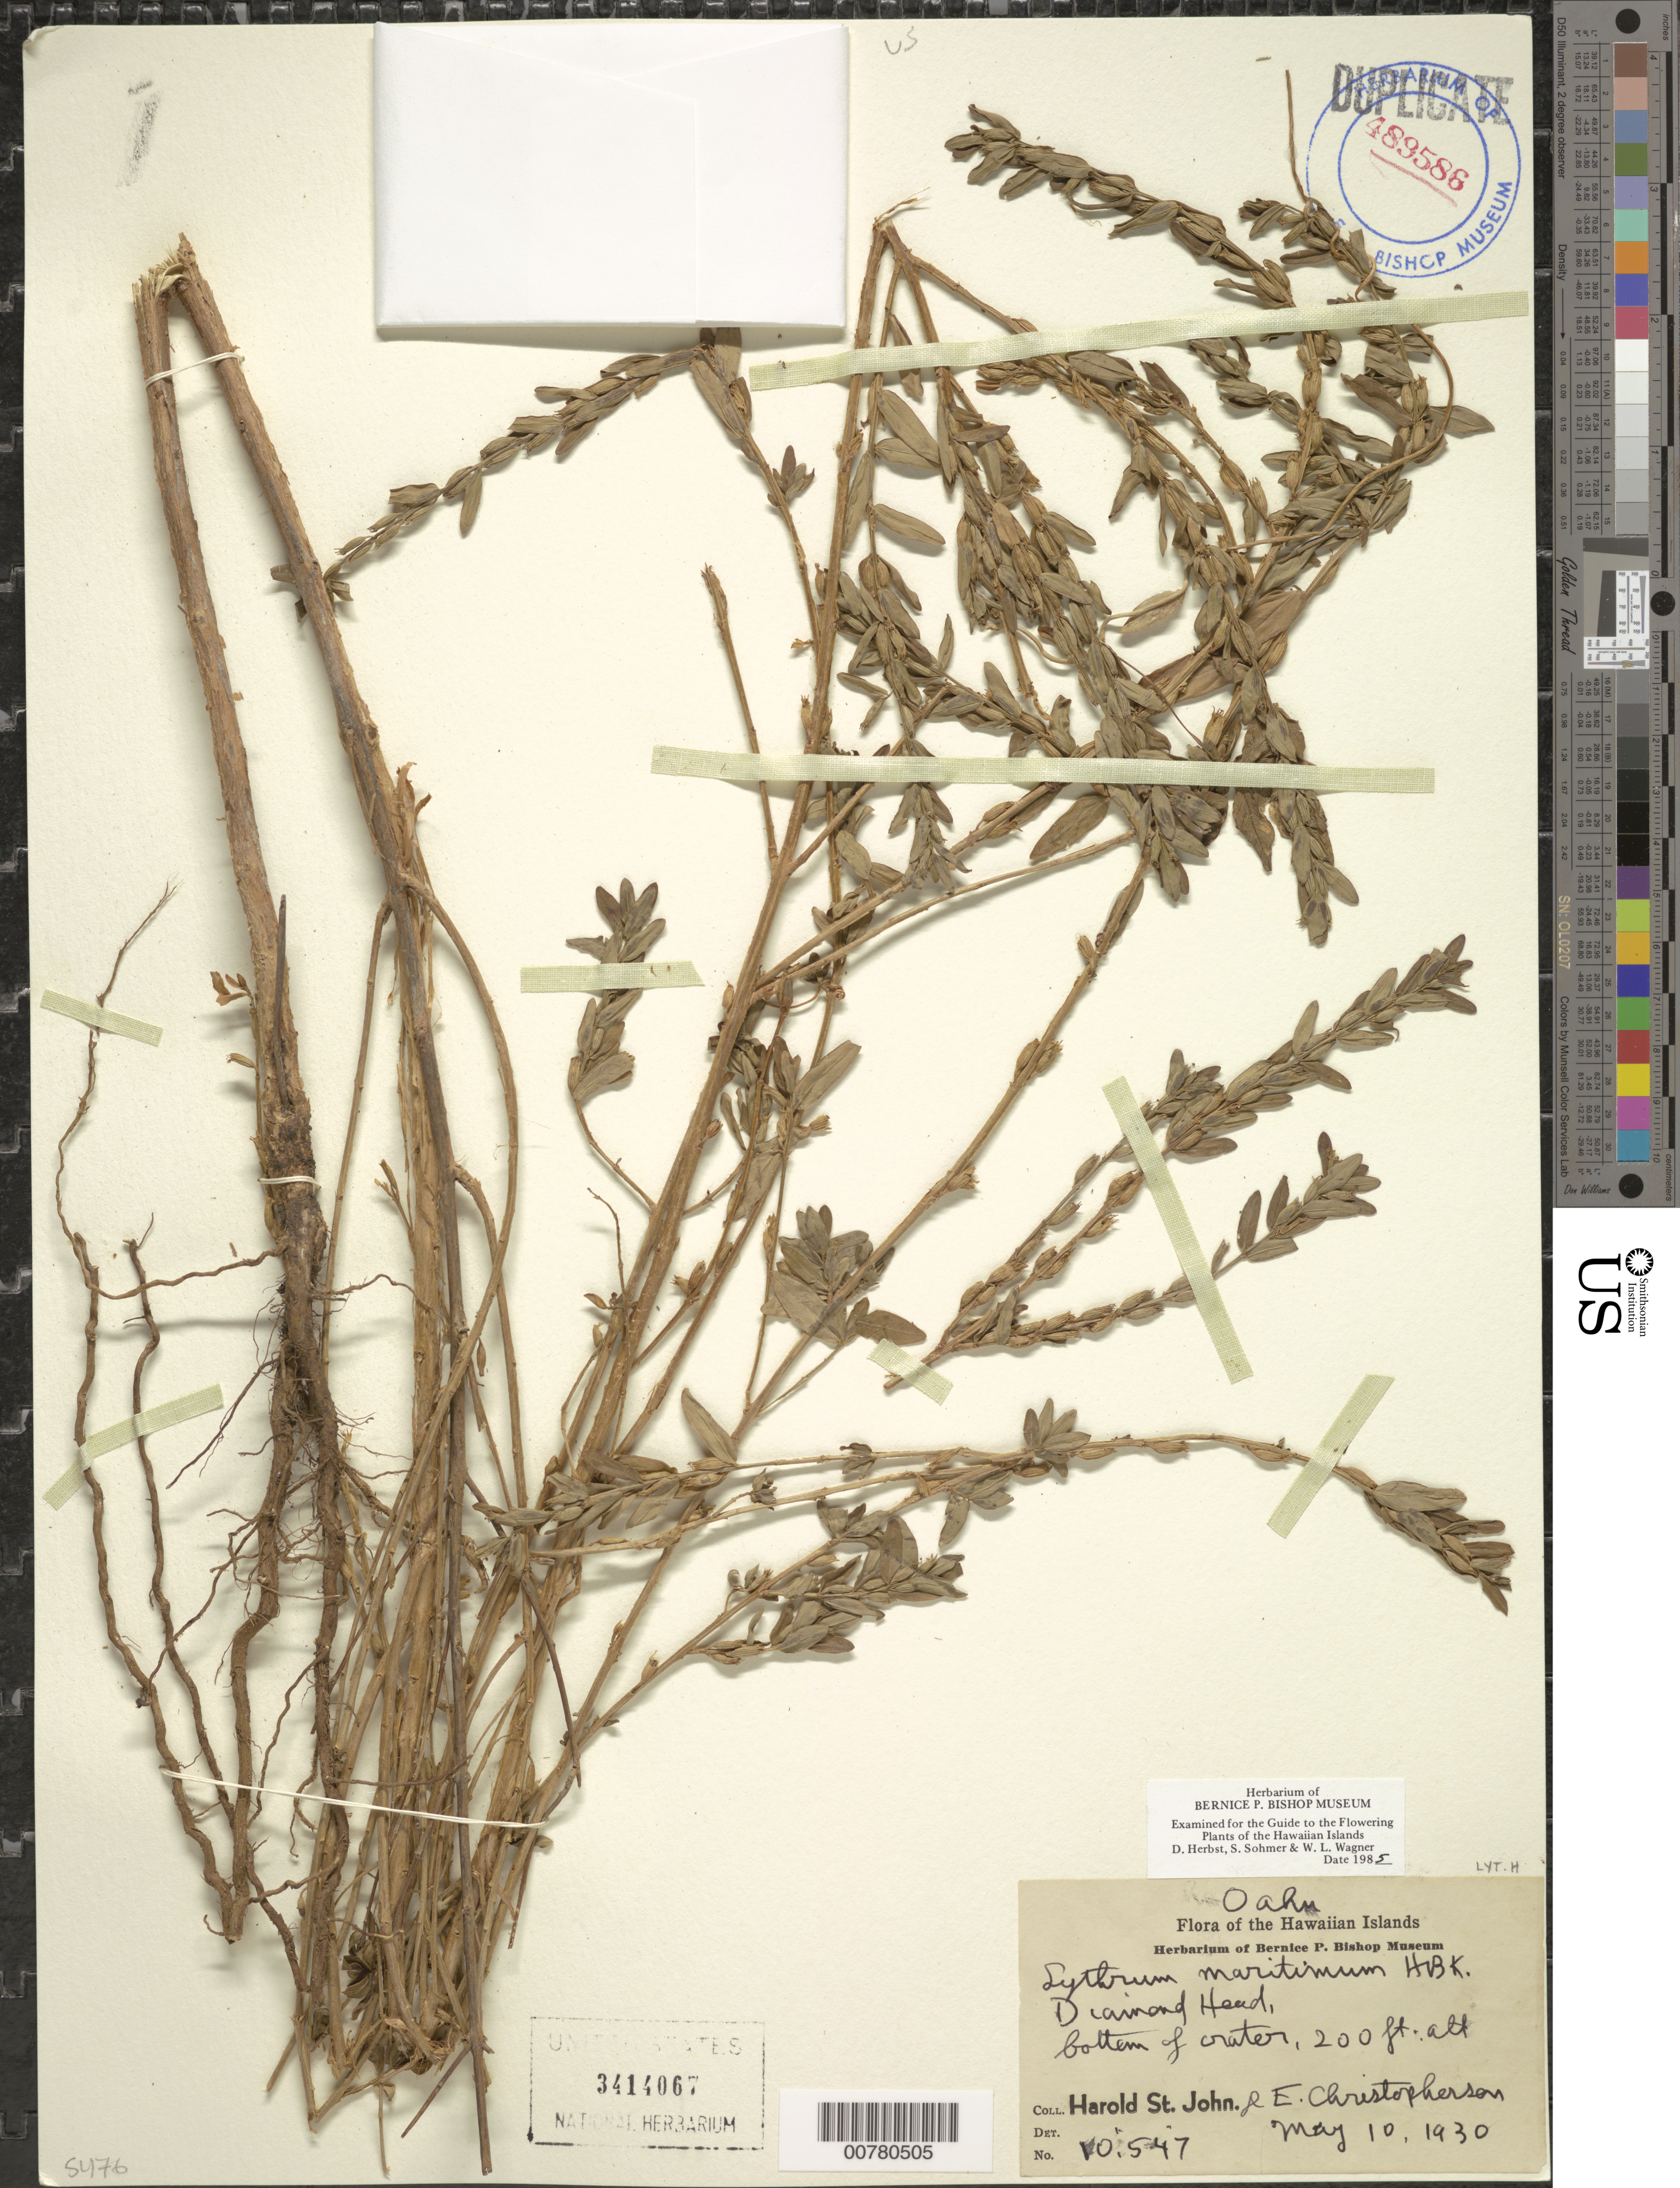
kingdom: Plantae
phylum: Tracheophyta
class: Magnoliopsida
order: Myrtales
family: Lythraceae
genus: Lythrum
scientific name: Lythrum maritimum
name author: Kunth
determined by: Wagner, W. L.; Herbst, D. R.; Sohmer, S. H.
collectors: H. St. John & E. Christophersen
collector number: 10547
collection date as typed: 10 May 1930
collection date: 1930-05-10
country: United States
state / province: Hawaii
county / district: Honolulu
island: Oahu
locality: Diamond Head, bottom of crater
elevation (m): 200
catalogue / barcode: US 3414067